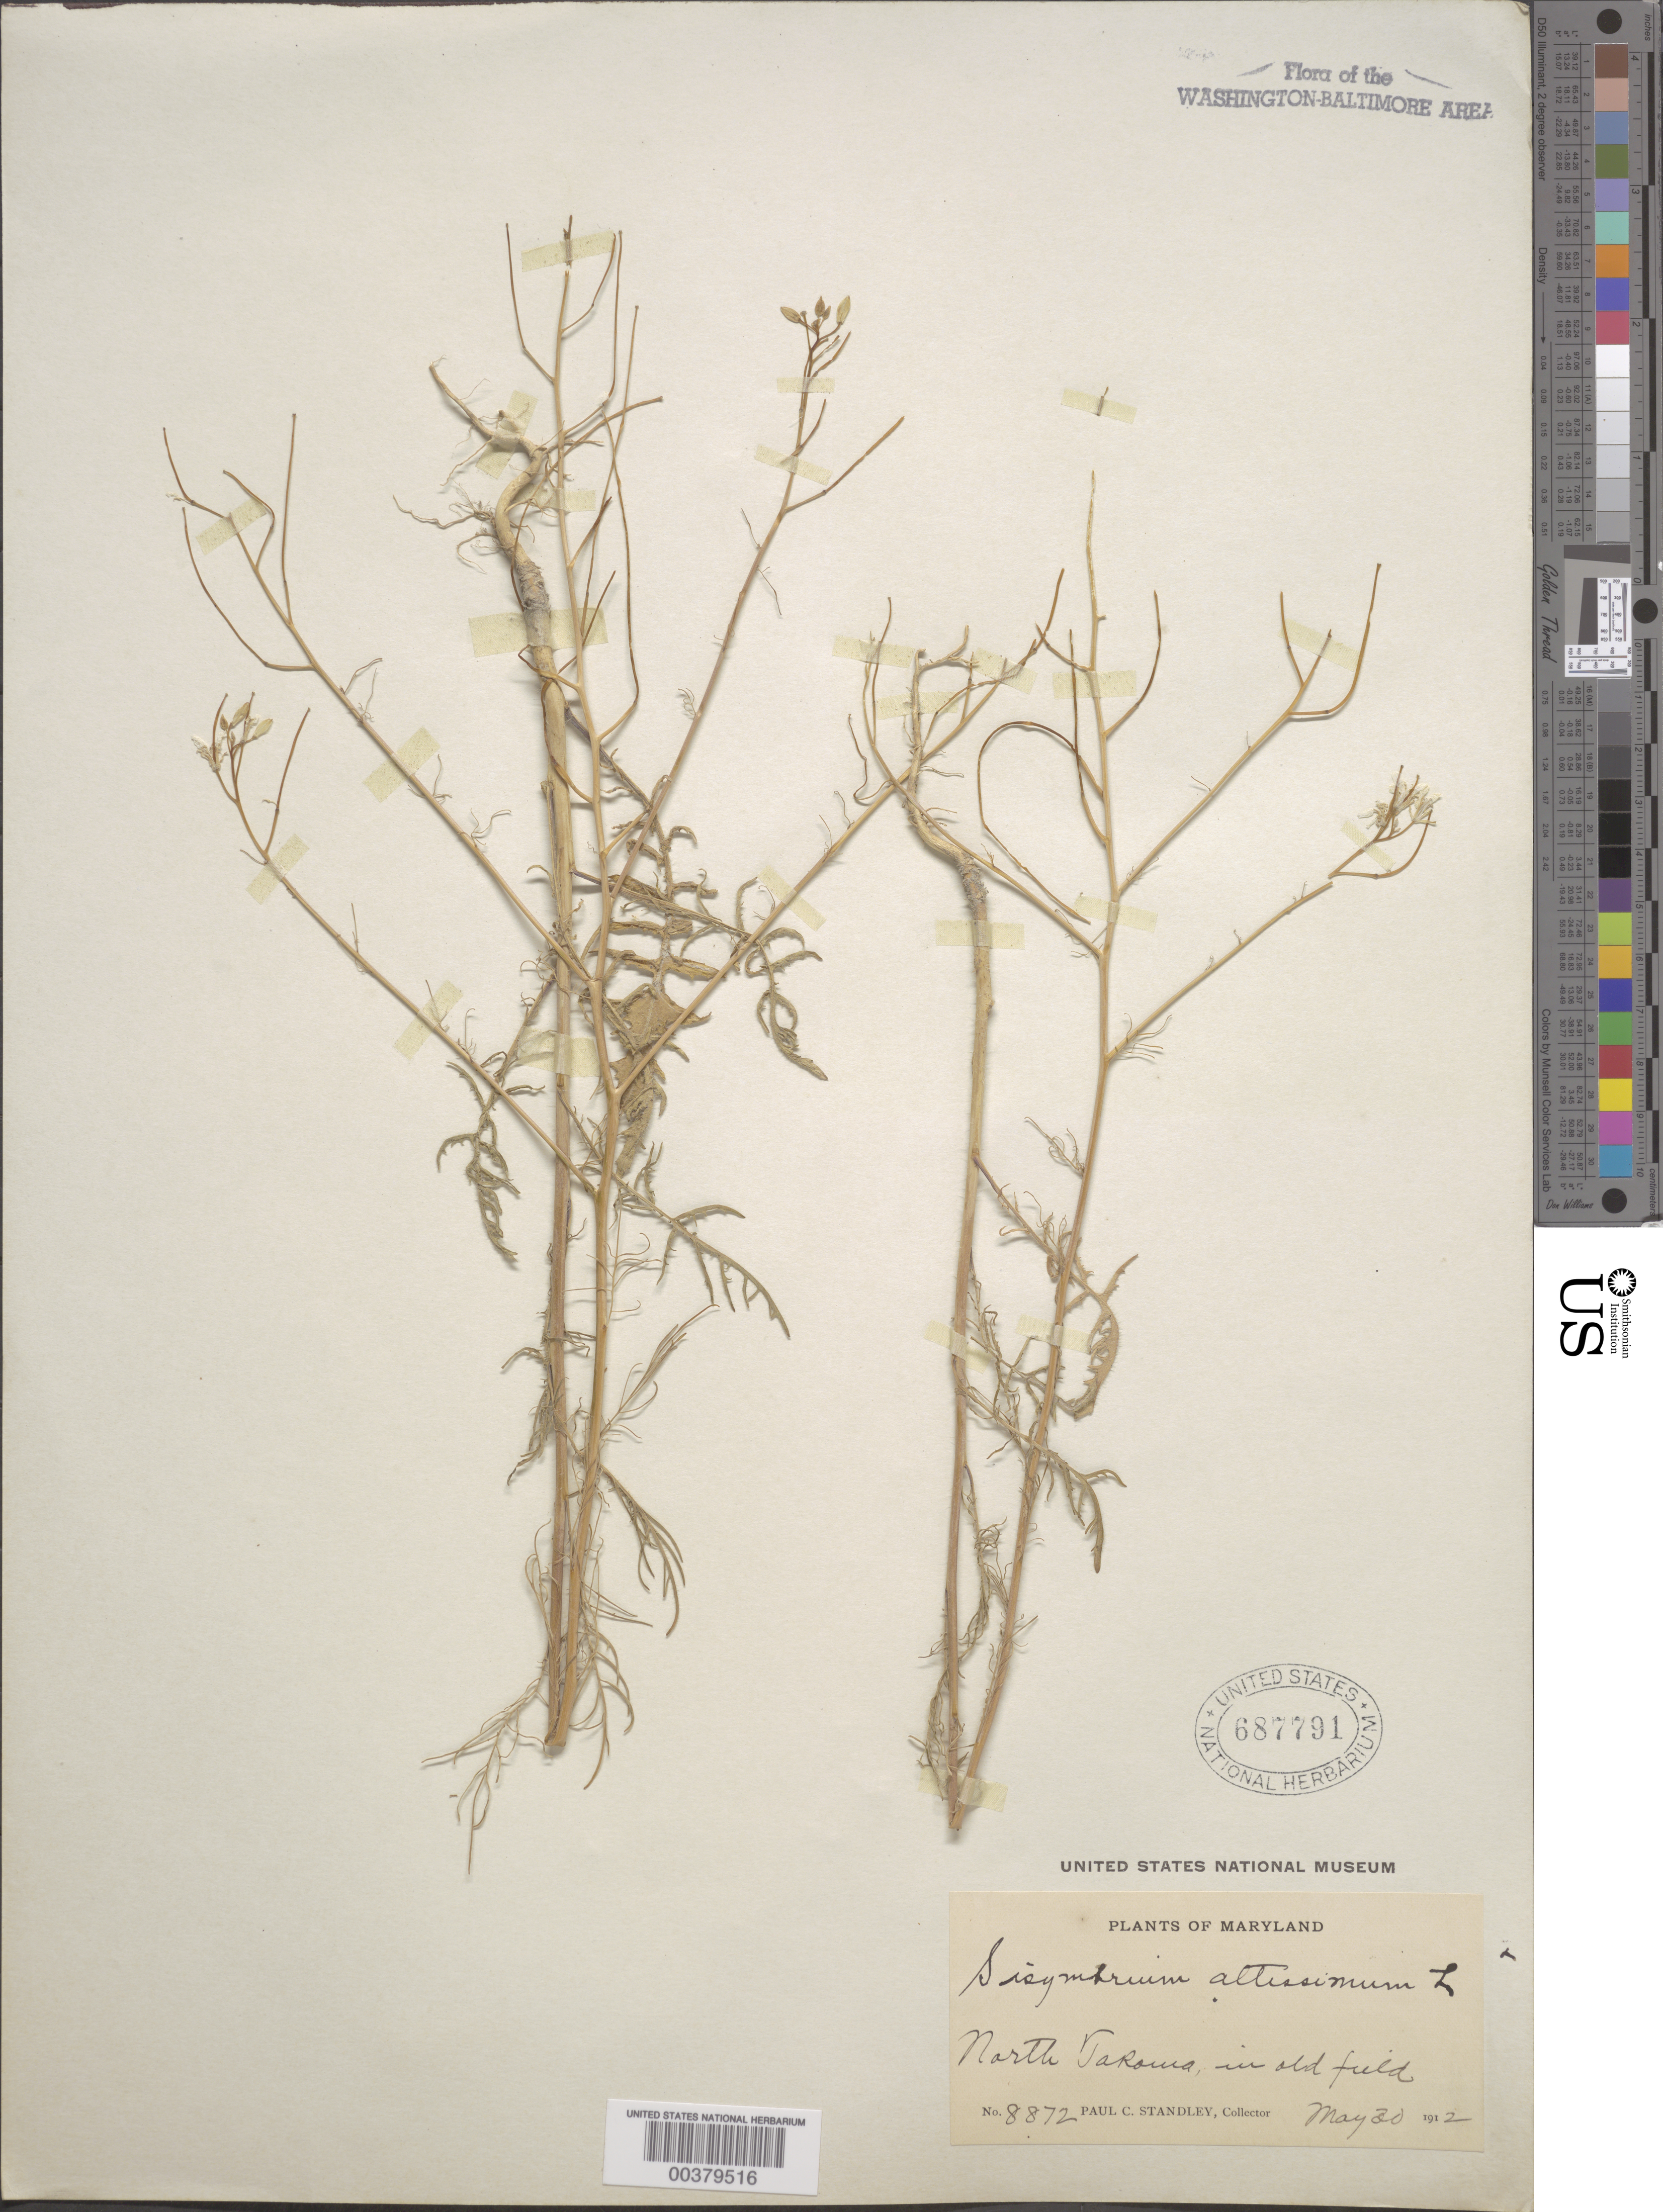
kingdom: Plantae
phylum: Tracheophyta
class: Magnoliopsida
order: Brassicales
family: Brassicaceae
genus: Sisymbrium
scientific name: Sisymbrium altissimum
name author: L.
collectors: P. C. Standley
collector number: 8872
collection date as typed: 30 May 1912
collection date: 1912-05-30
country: United States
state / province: Maryland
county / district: Montgomery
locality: North Takoma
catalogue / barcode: US 687791